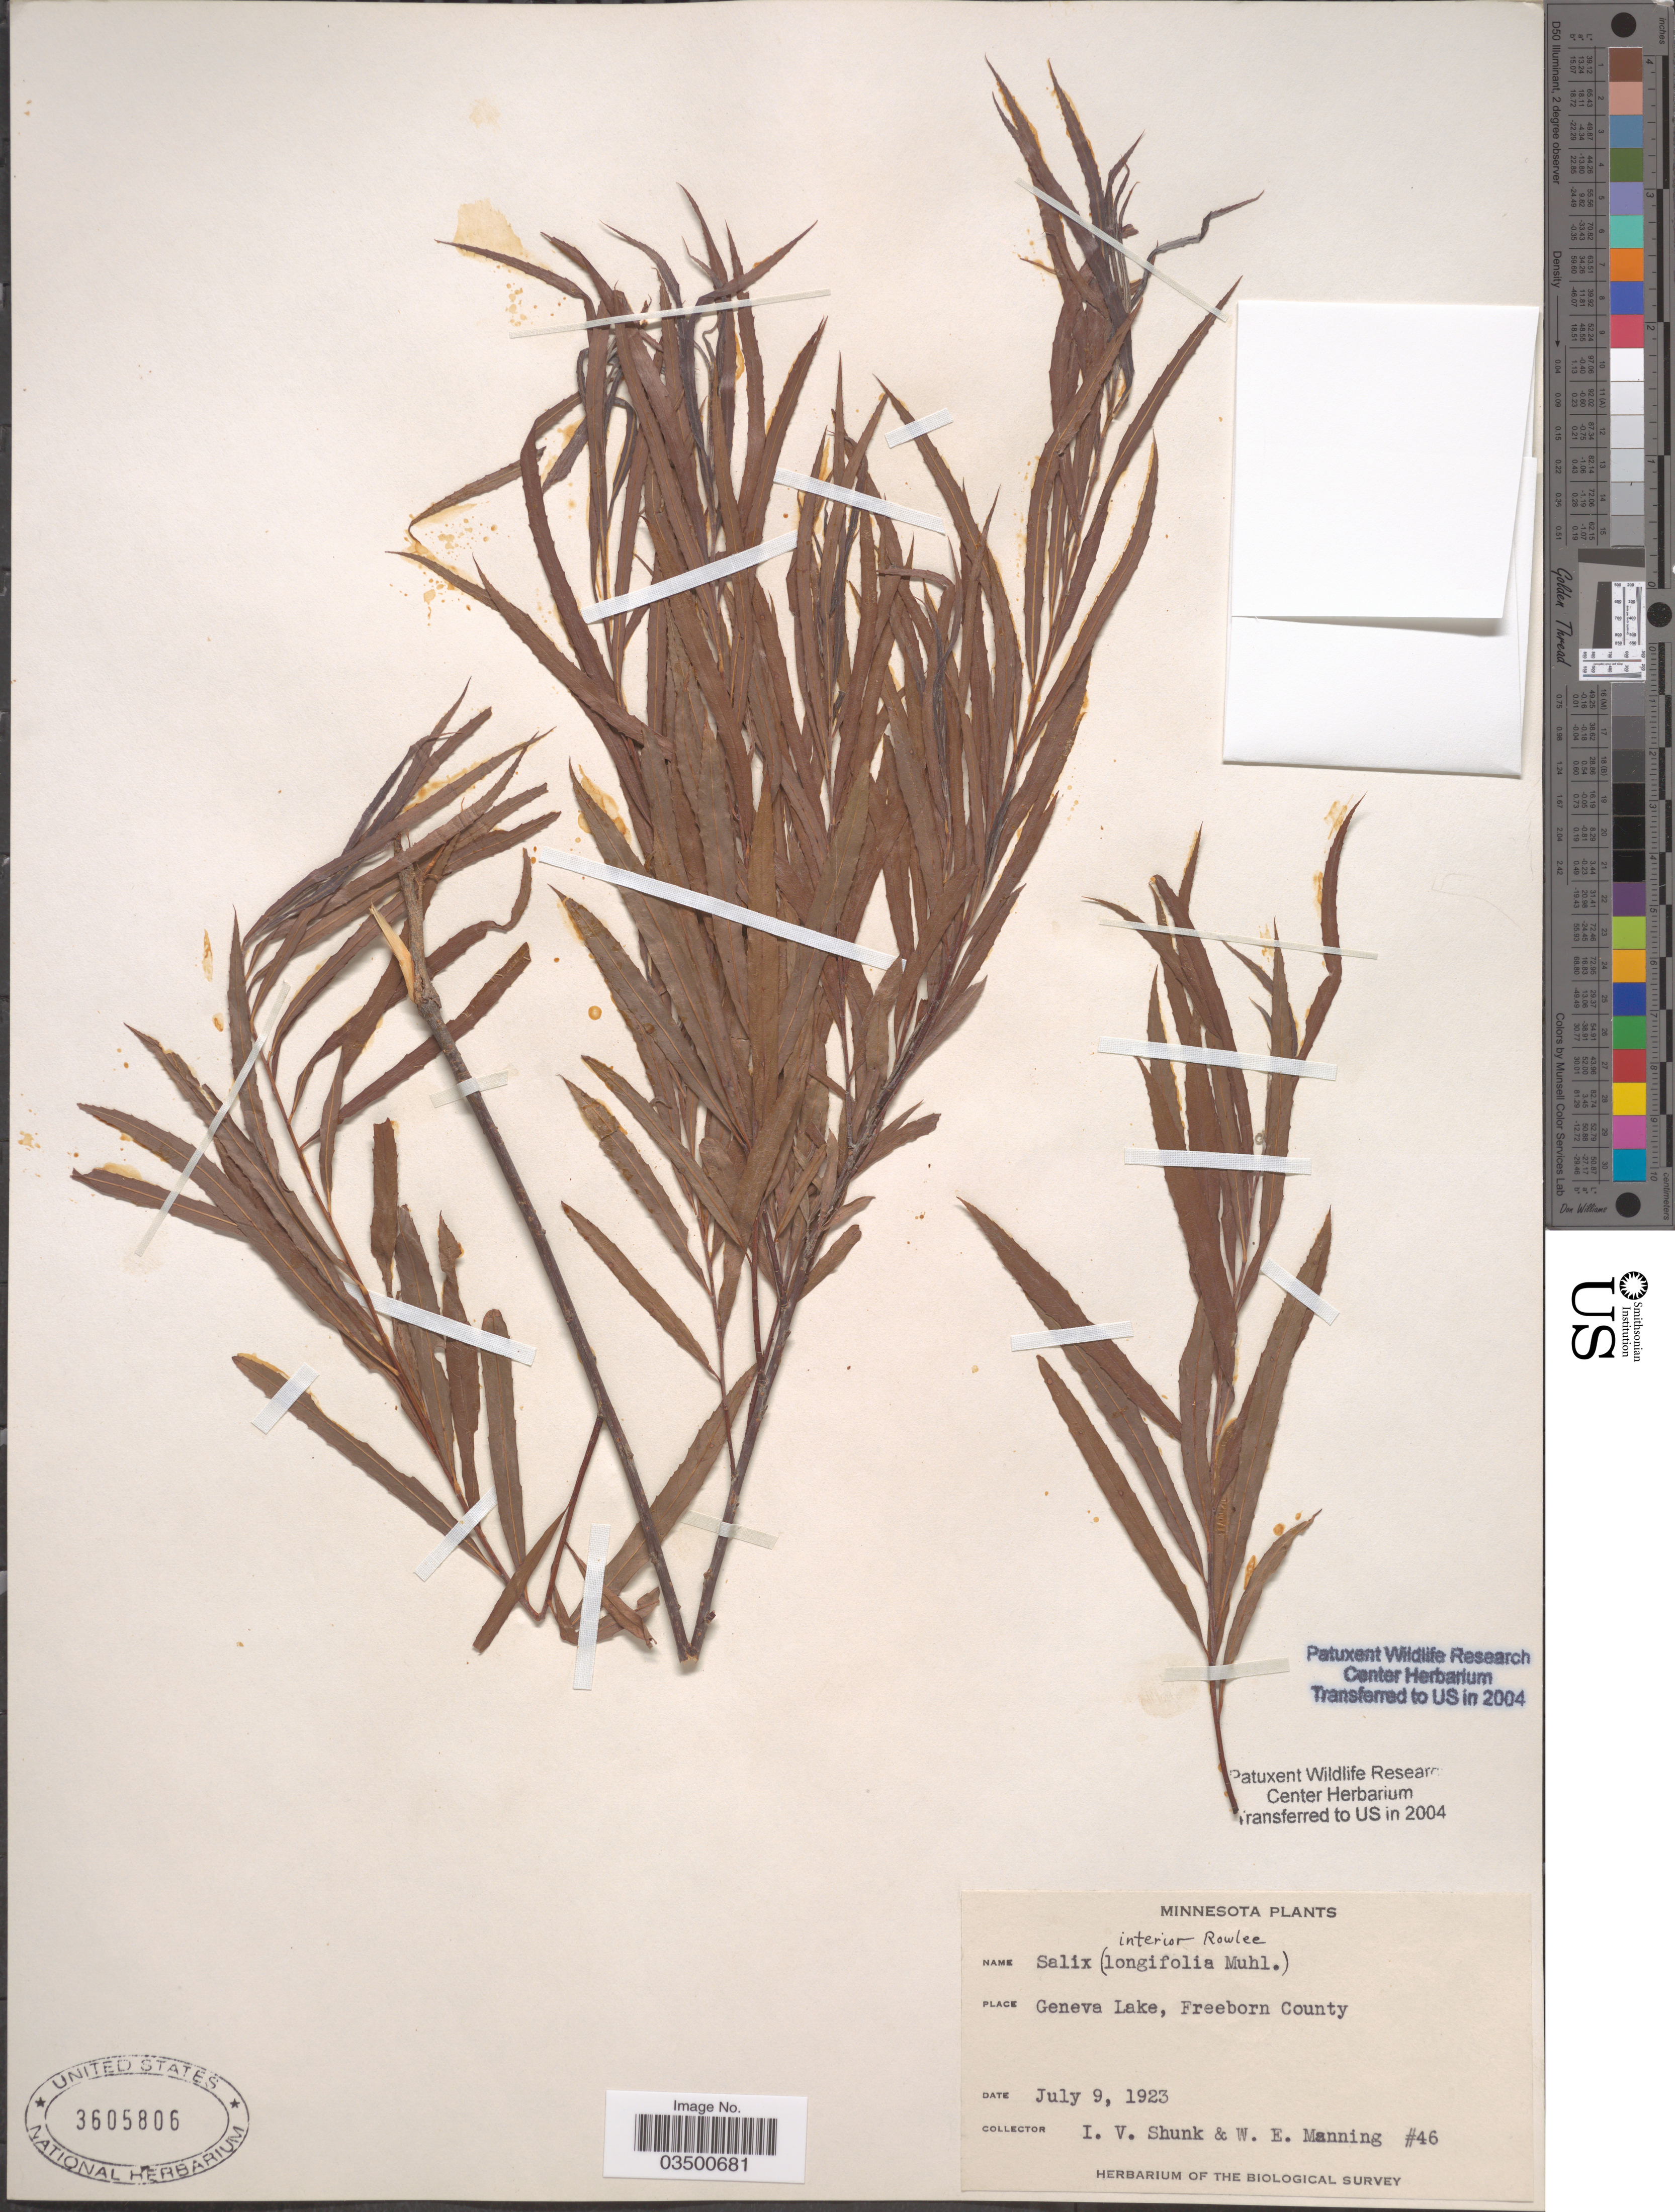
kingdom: Plantae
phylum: Tracheophyta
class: Magnoliopsida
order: Malpighiales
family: Salicaceae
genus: Salix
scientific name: Salix interior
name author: Rowlee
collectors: I. Shunk & W. Manning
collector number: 46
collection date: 1923-07-09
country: United States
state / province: Minnesota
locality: Geneva Lake, Freeborn County.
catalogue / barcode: US 3605806